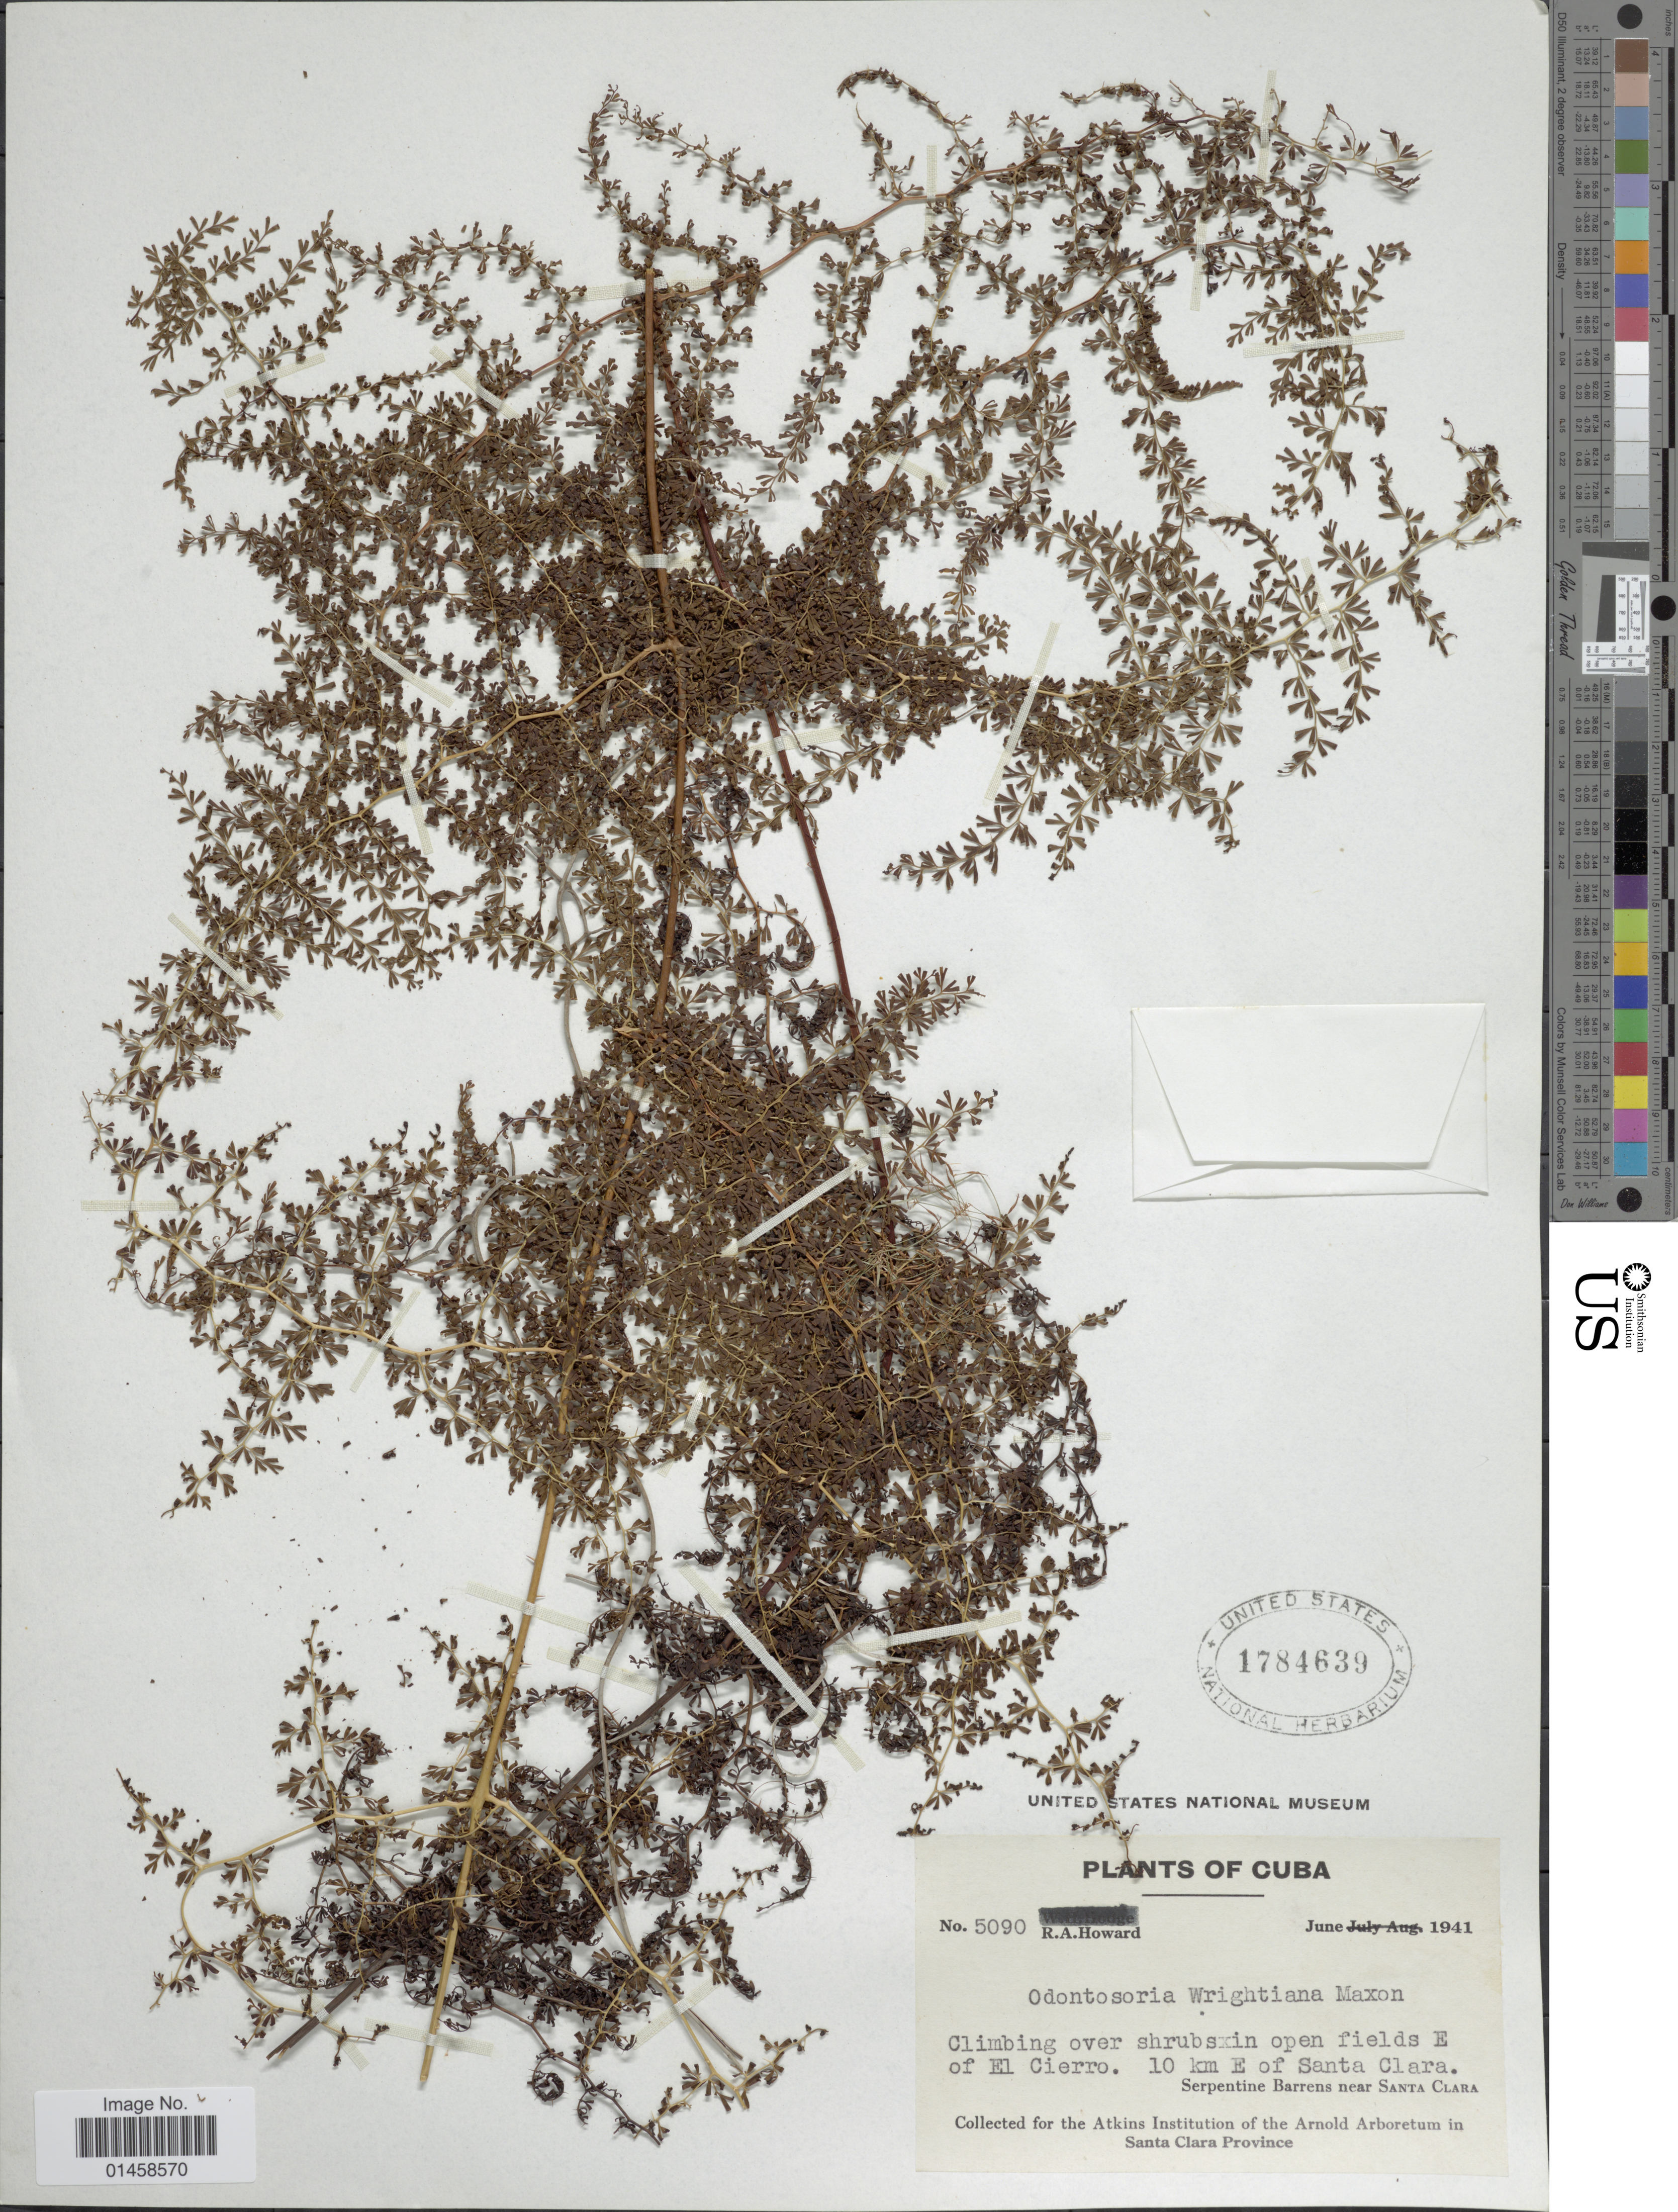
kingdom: Plantae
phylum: Tracheophyta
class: Polypodiopsida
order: Polypodiales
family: Lindsaeaceae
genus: Odontosoria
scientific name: Odontosoria wrightiana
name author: Maxon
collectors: R. A. Howard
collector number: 5090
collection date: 1941-06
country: Cuba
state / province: Las Villas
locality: Climbing over shrubsxin open fields E of El Cierro, 10 km E of Santa Clara, Serpentine Barrens near Santa Clara, Santa Clara Province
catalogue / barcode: US 1784639